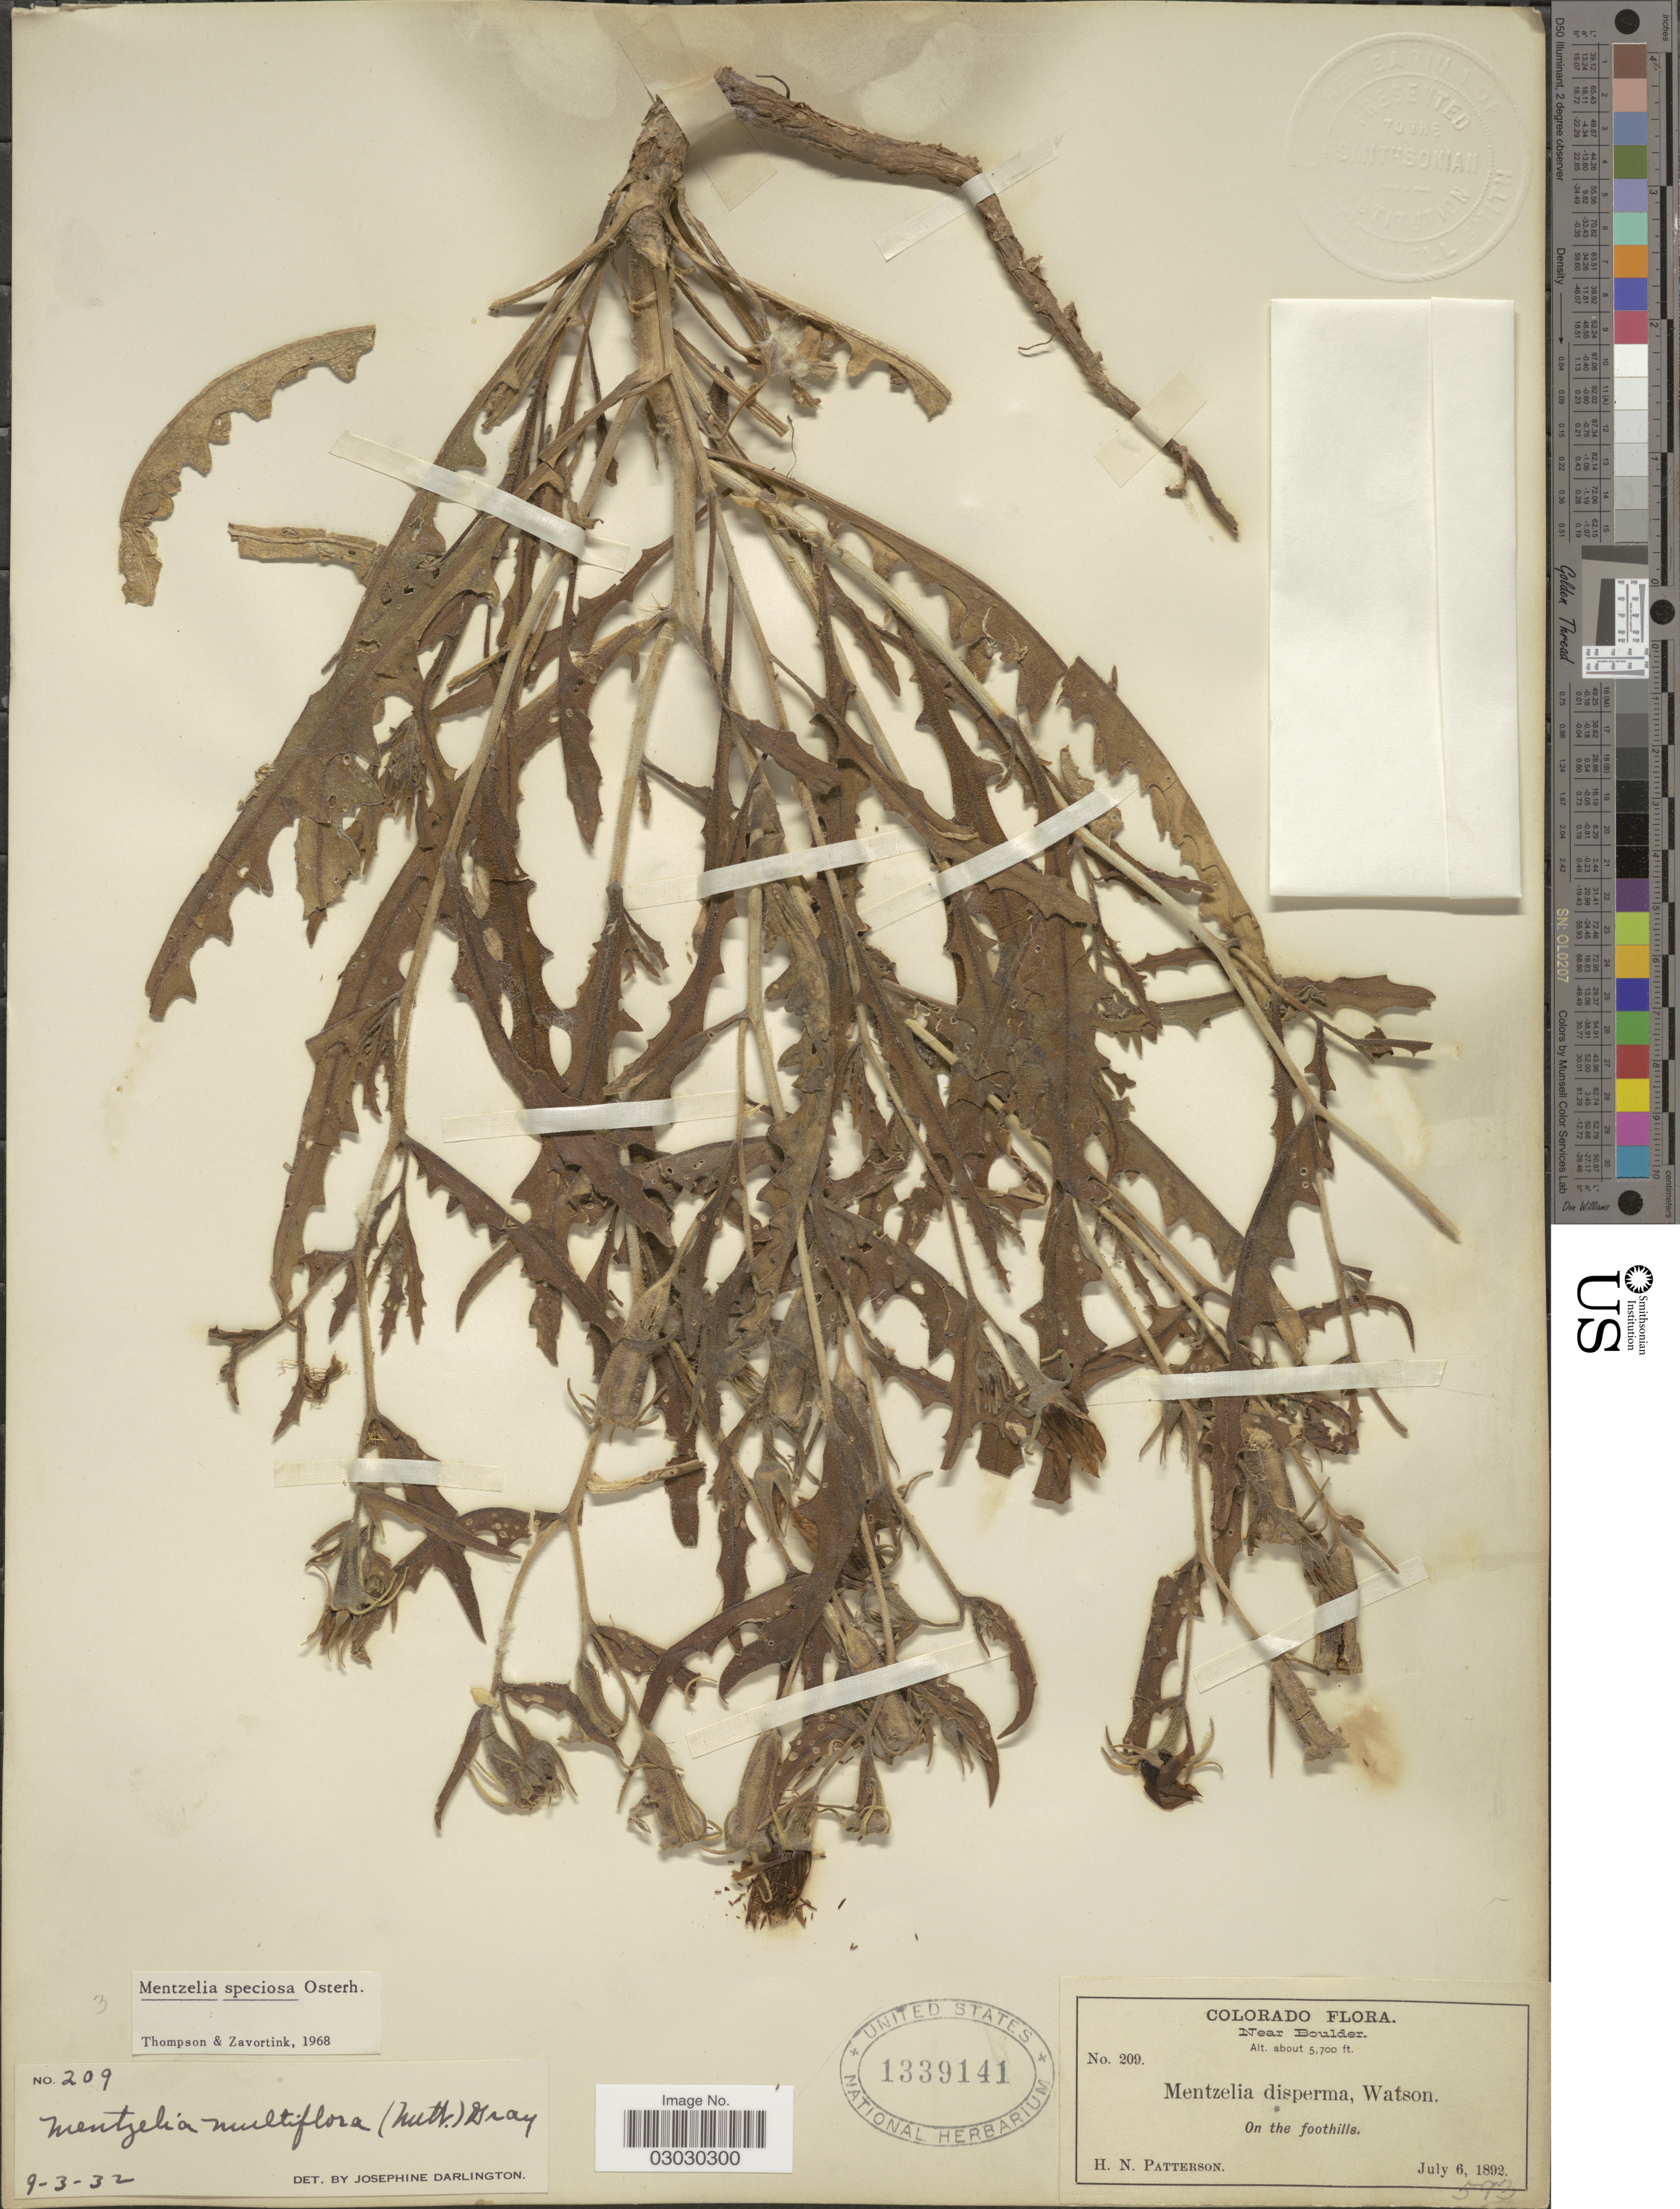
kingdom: Plantae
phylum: Tracheophyta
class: Magnoliopsida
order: Cornales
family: Loasaceae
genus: Mentzelia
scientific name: Mentzelia speciosa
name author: Osterh.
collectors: H. N. Patterson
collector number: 209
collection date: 1892-07-06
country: United States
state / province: Colorado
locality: Near Boulder, On the foothills.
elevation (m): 1737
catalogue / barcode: US 1339141